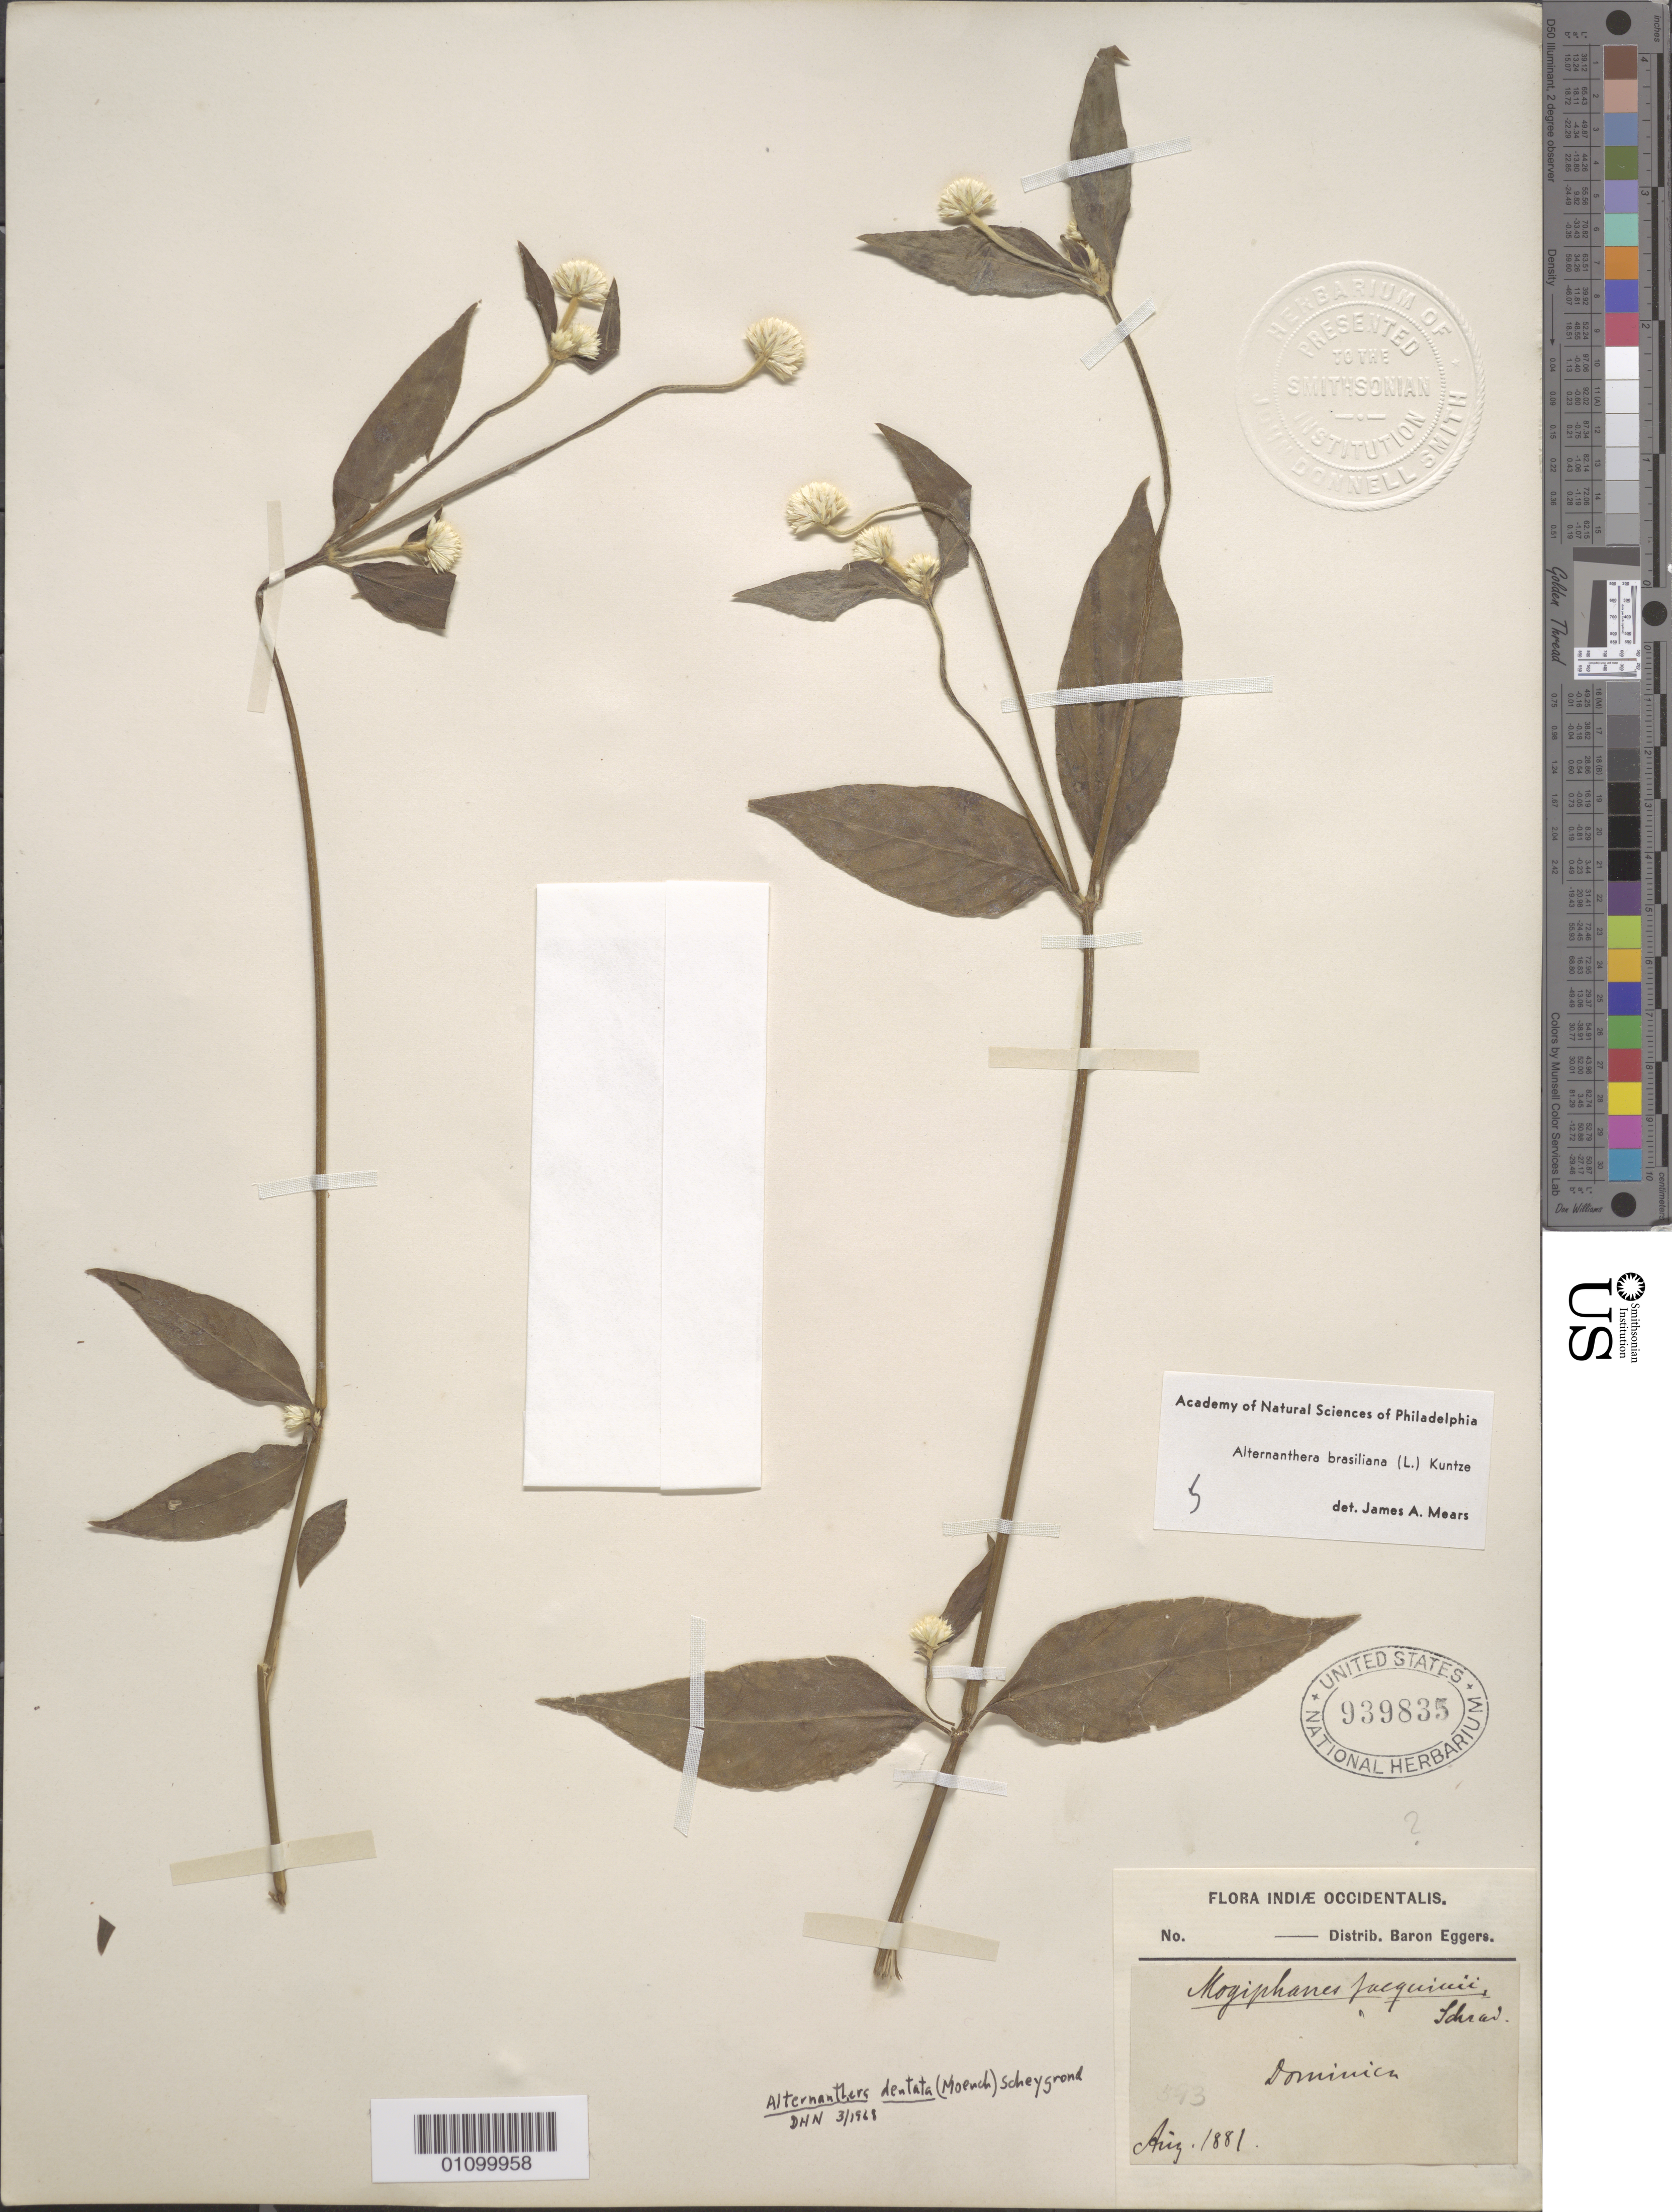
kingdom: Plantae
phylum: Tracheophyta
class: Magnoliopsida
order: Caryophyllales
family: Amaranthaceae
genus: Alternanthera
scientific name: Alternanthera brasiliana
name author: (L.) Kuntze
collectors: H. F. A. von Eggers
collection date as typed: Aug 1881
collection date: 1881-08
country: Dominica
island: Dominica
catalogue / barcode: US 939835